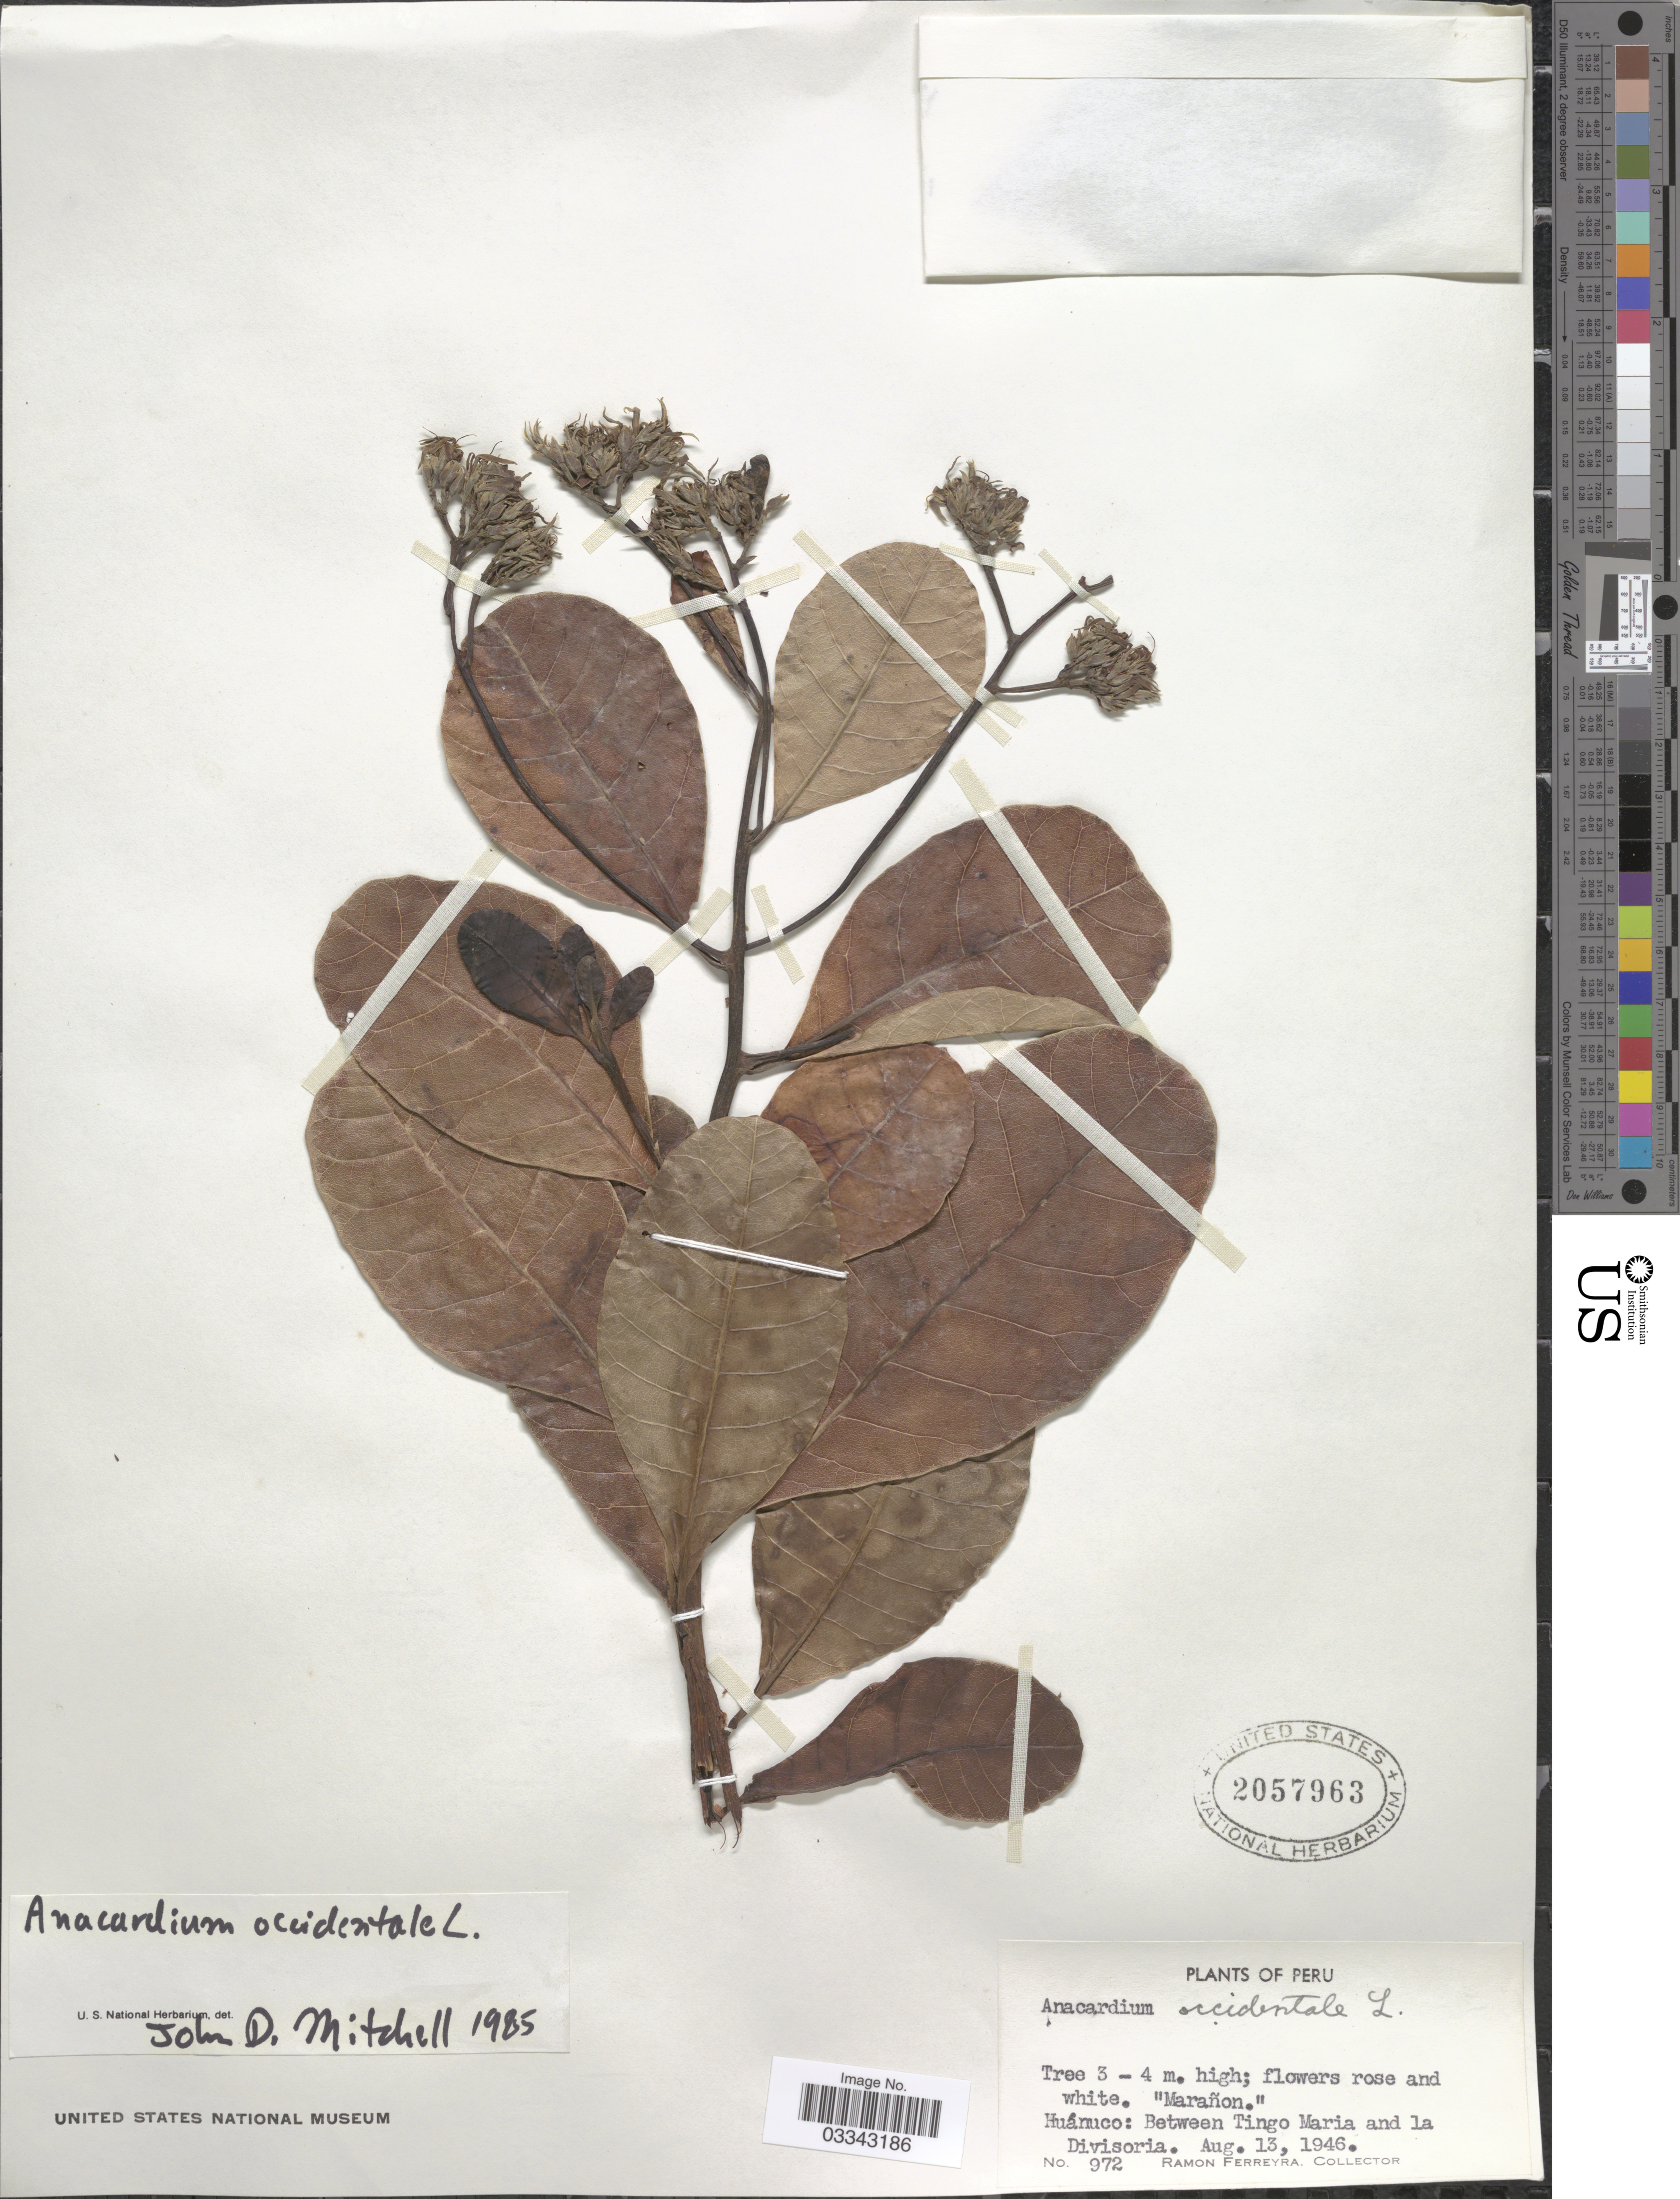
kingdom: Plantae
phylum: Tracheophyta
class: Magnoliopsida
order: Sapindales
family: Anacardiaceae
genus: Anacardium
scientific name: Anacardium occidentale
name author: L.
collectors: R. A. Ferreyra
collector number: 972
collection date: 1946-08-13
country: Peru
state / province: Huánuco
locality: Between Tingo Maria and La Divisoria.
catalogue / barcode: US 2057963